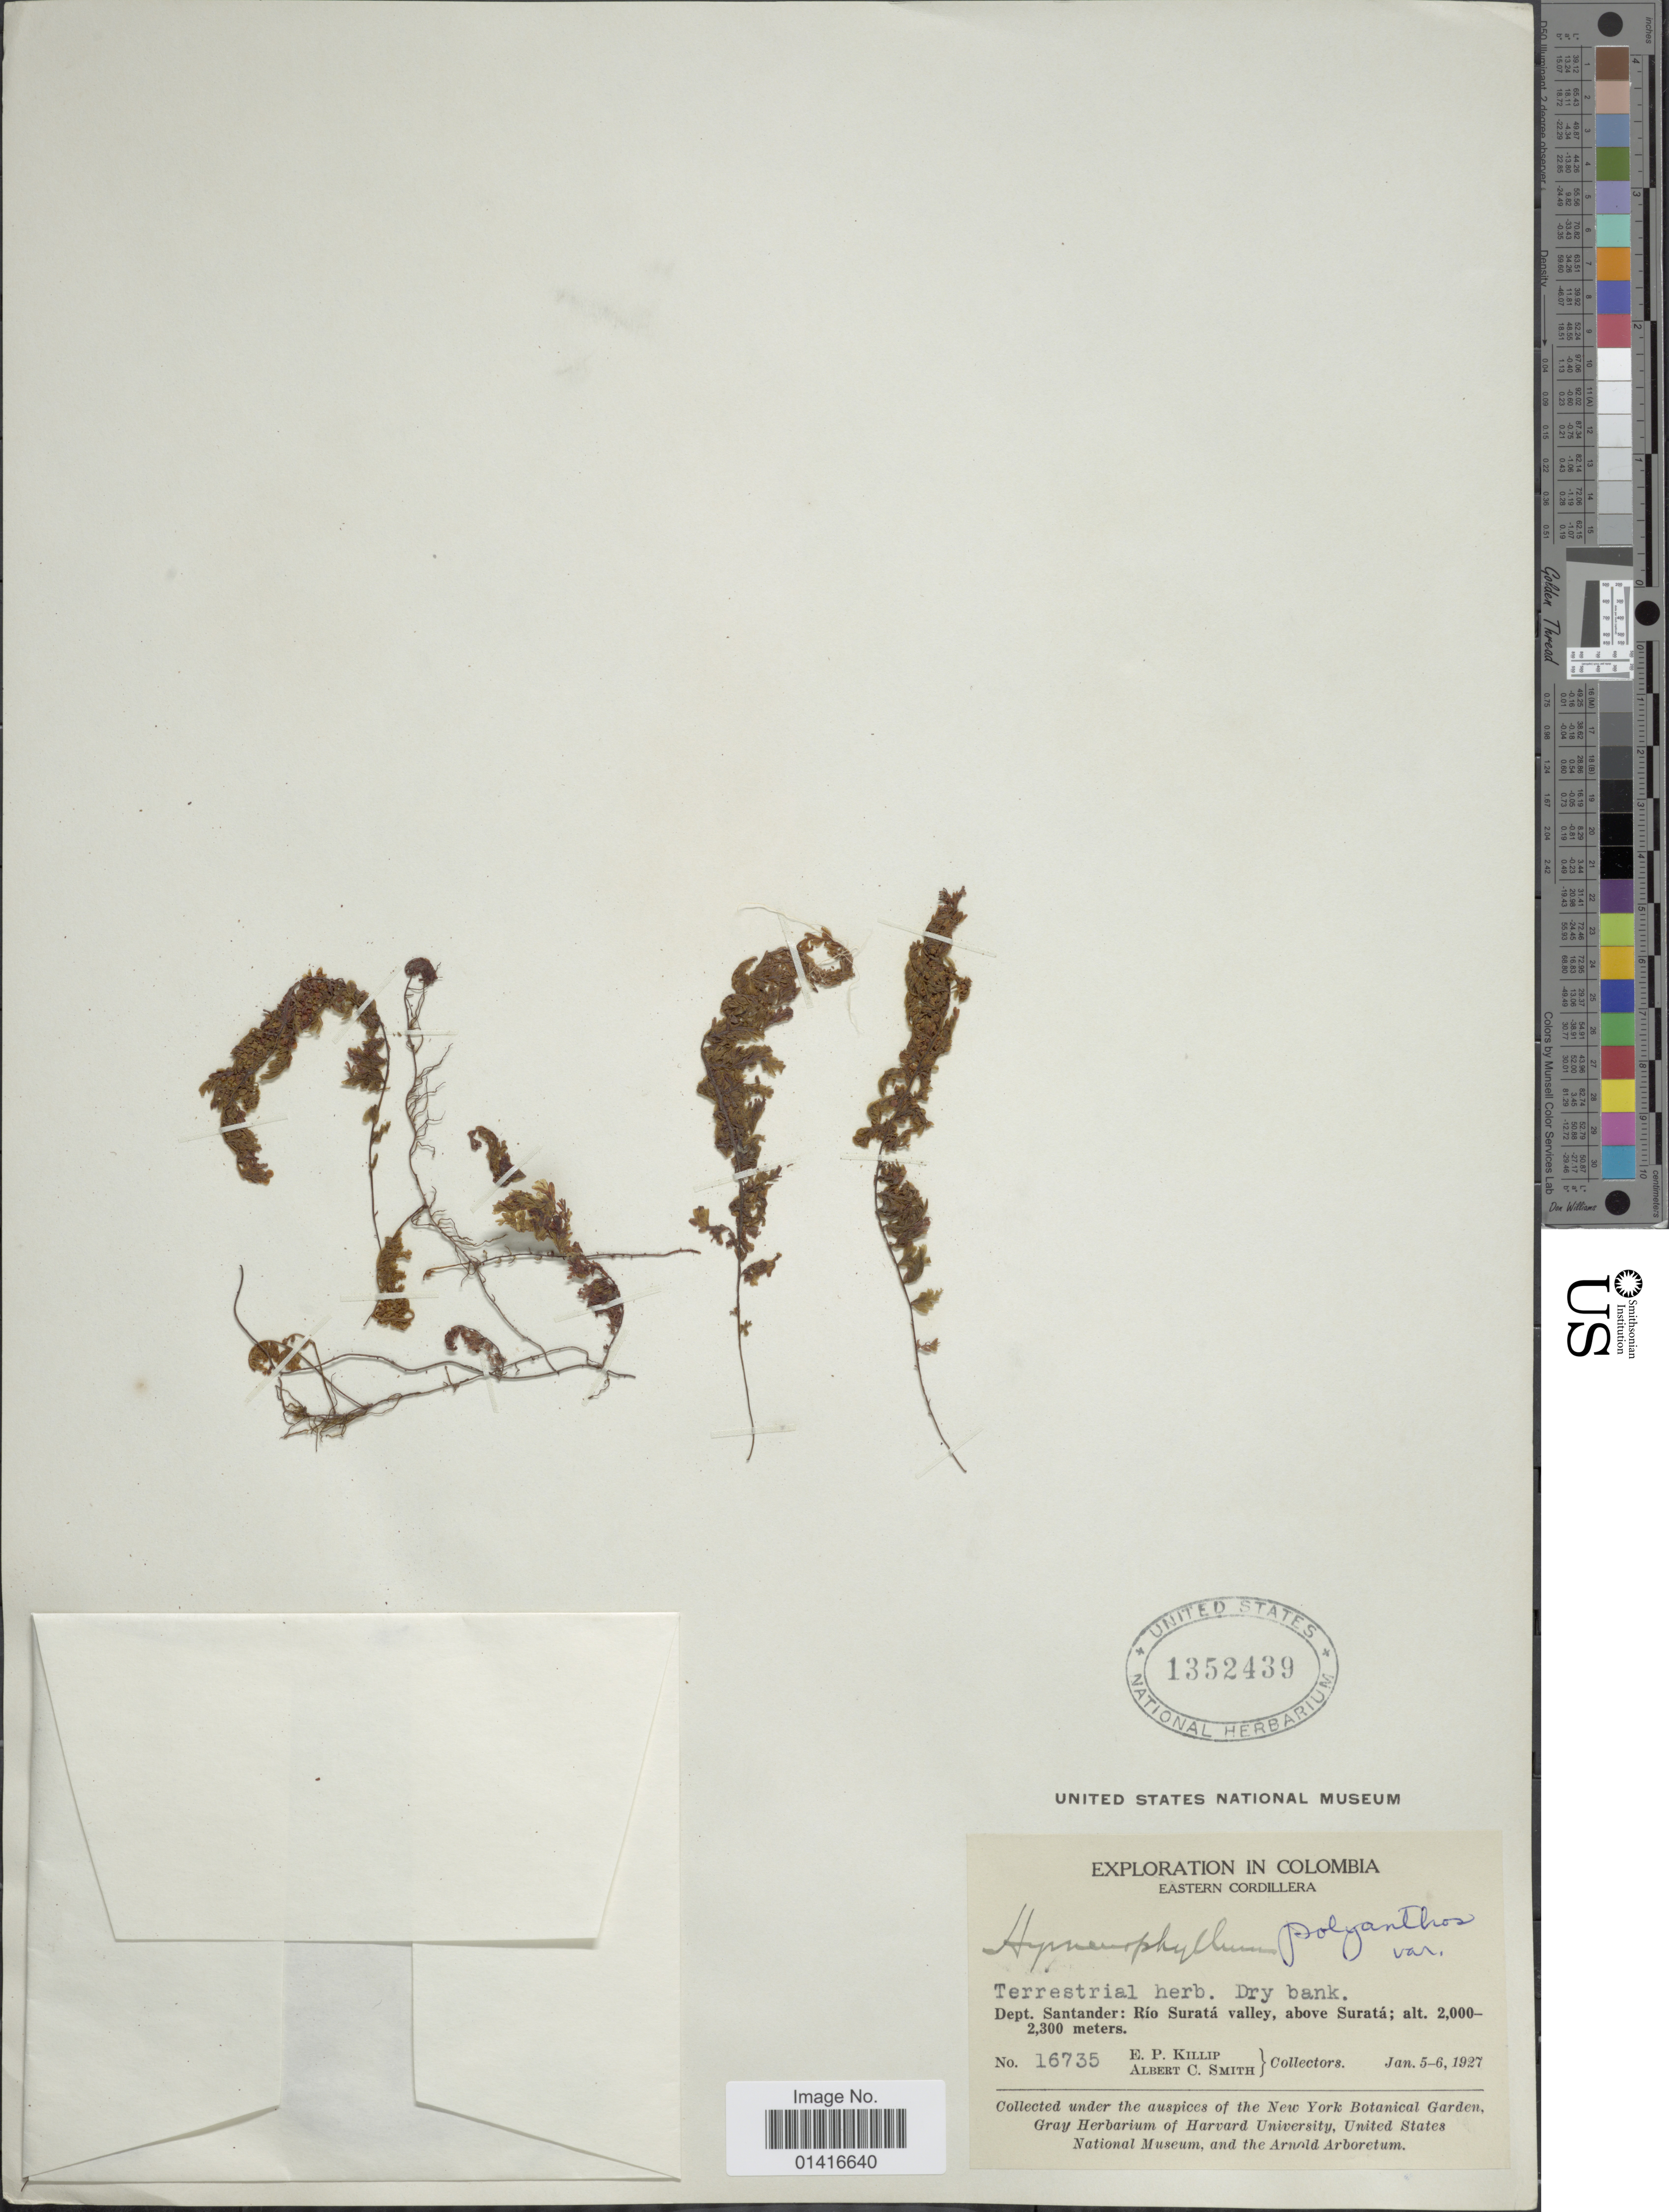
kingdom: Plantae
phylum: Tracheophyta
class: Polypodiopsida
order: Hymenophyllales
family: Hymenophyllaceae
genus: Hymenophyllum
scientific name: Hymenophyllum myriocarpum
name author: Hook.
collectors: E. P. Killip & A. C. Smith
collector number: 16735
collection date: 1927-01-05/1927-01-06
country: Colombia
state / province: Santander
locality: Eastern Cordillera, Dept. Santander: Río Suratá valley, above Suratá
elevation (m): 2000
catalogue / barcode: US 1352439